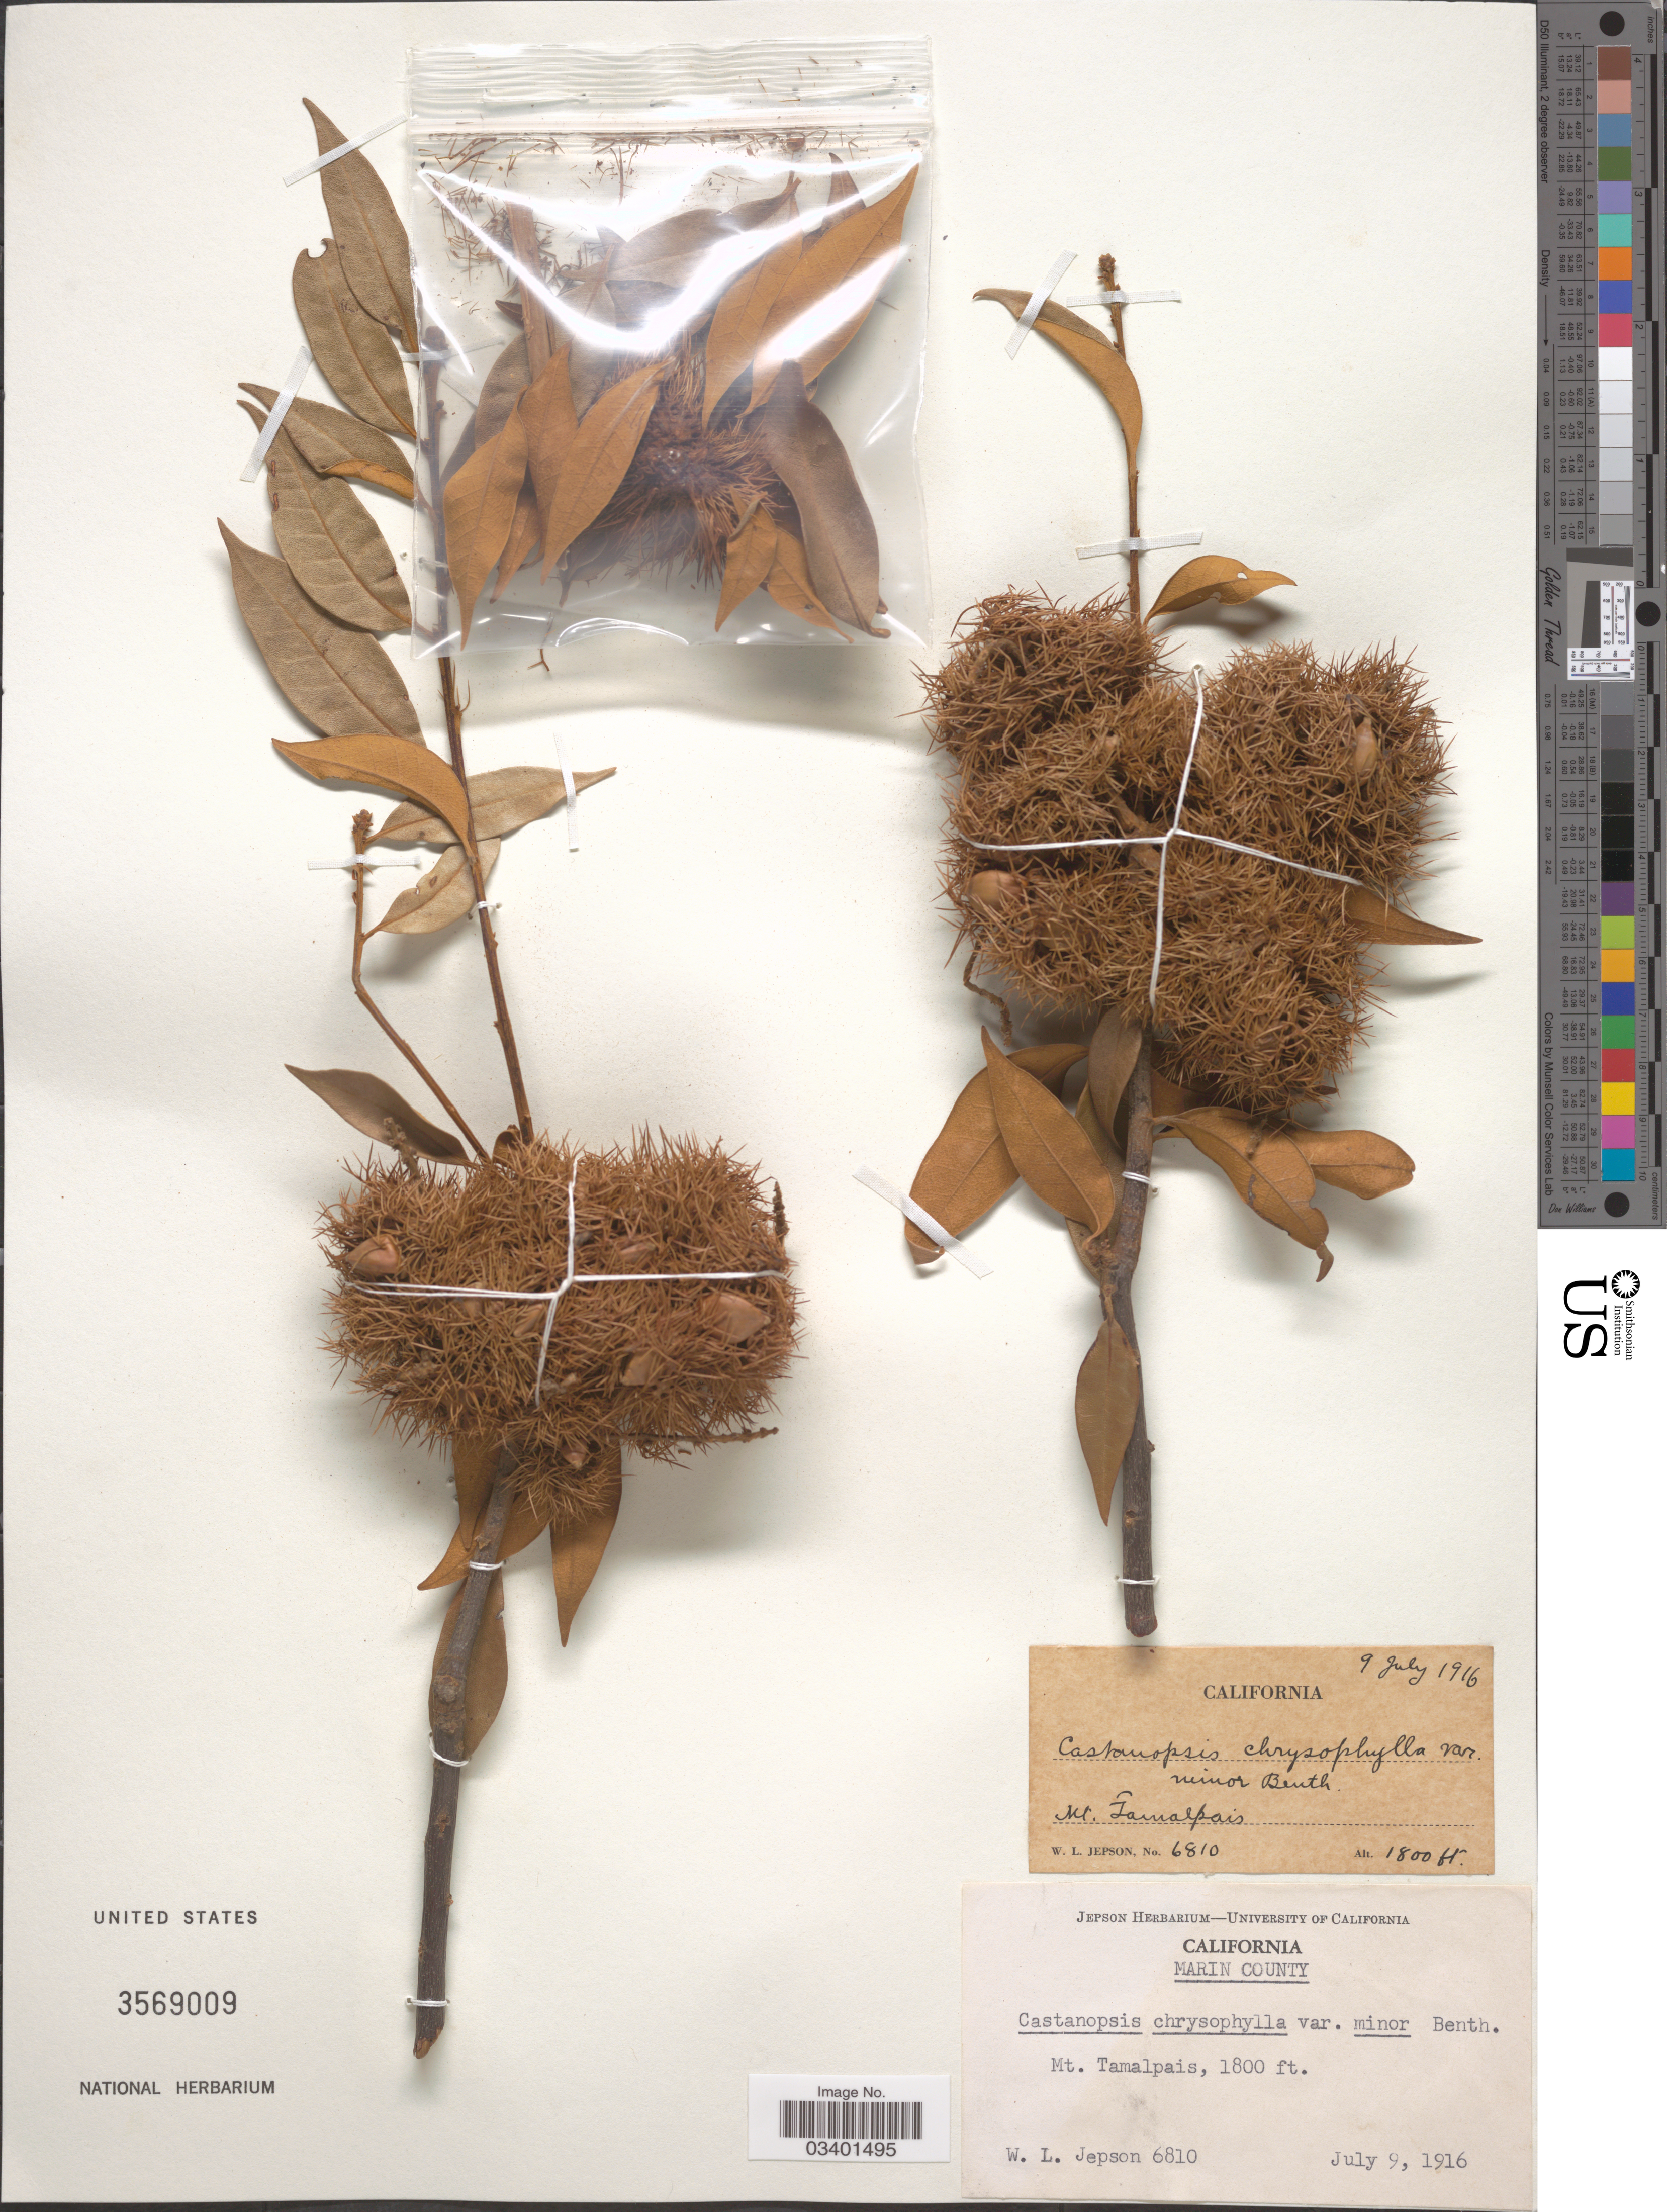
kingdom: Plantae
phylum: Tracheophyta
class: Magnoliopsida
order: Fagales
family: Fagaceae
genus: Chrysolepis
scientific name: Chrysolepis chrysophylla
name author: (Douglas ex Hook.) Hjelmq.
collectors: W. L. Jepson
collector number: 6810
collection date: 1916-07-09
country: United States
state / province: California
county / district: Marin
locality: Marin County. Mt. Tamalpais.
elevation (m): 549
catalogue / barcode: US 3569009